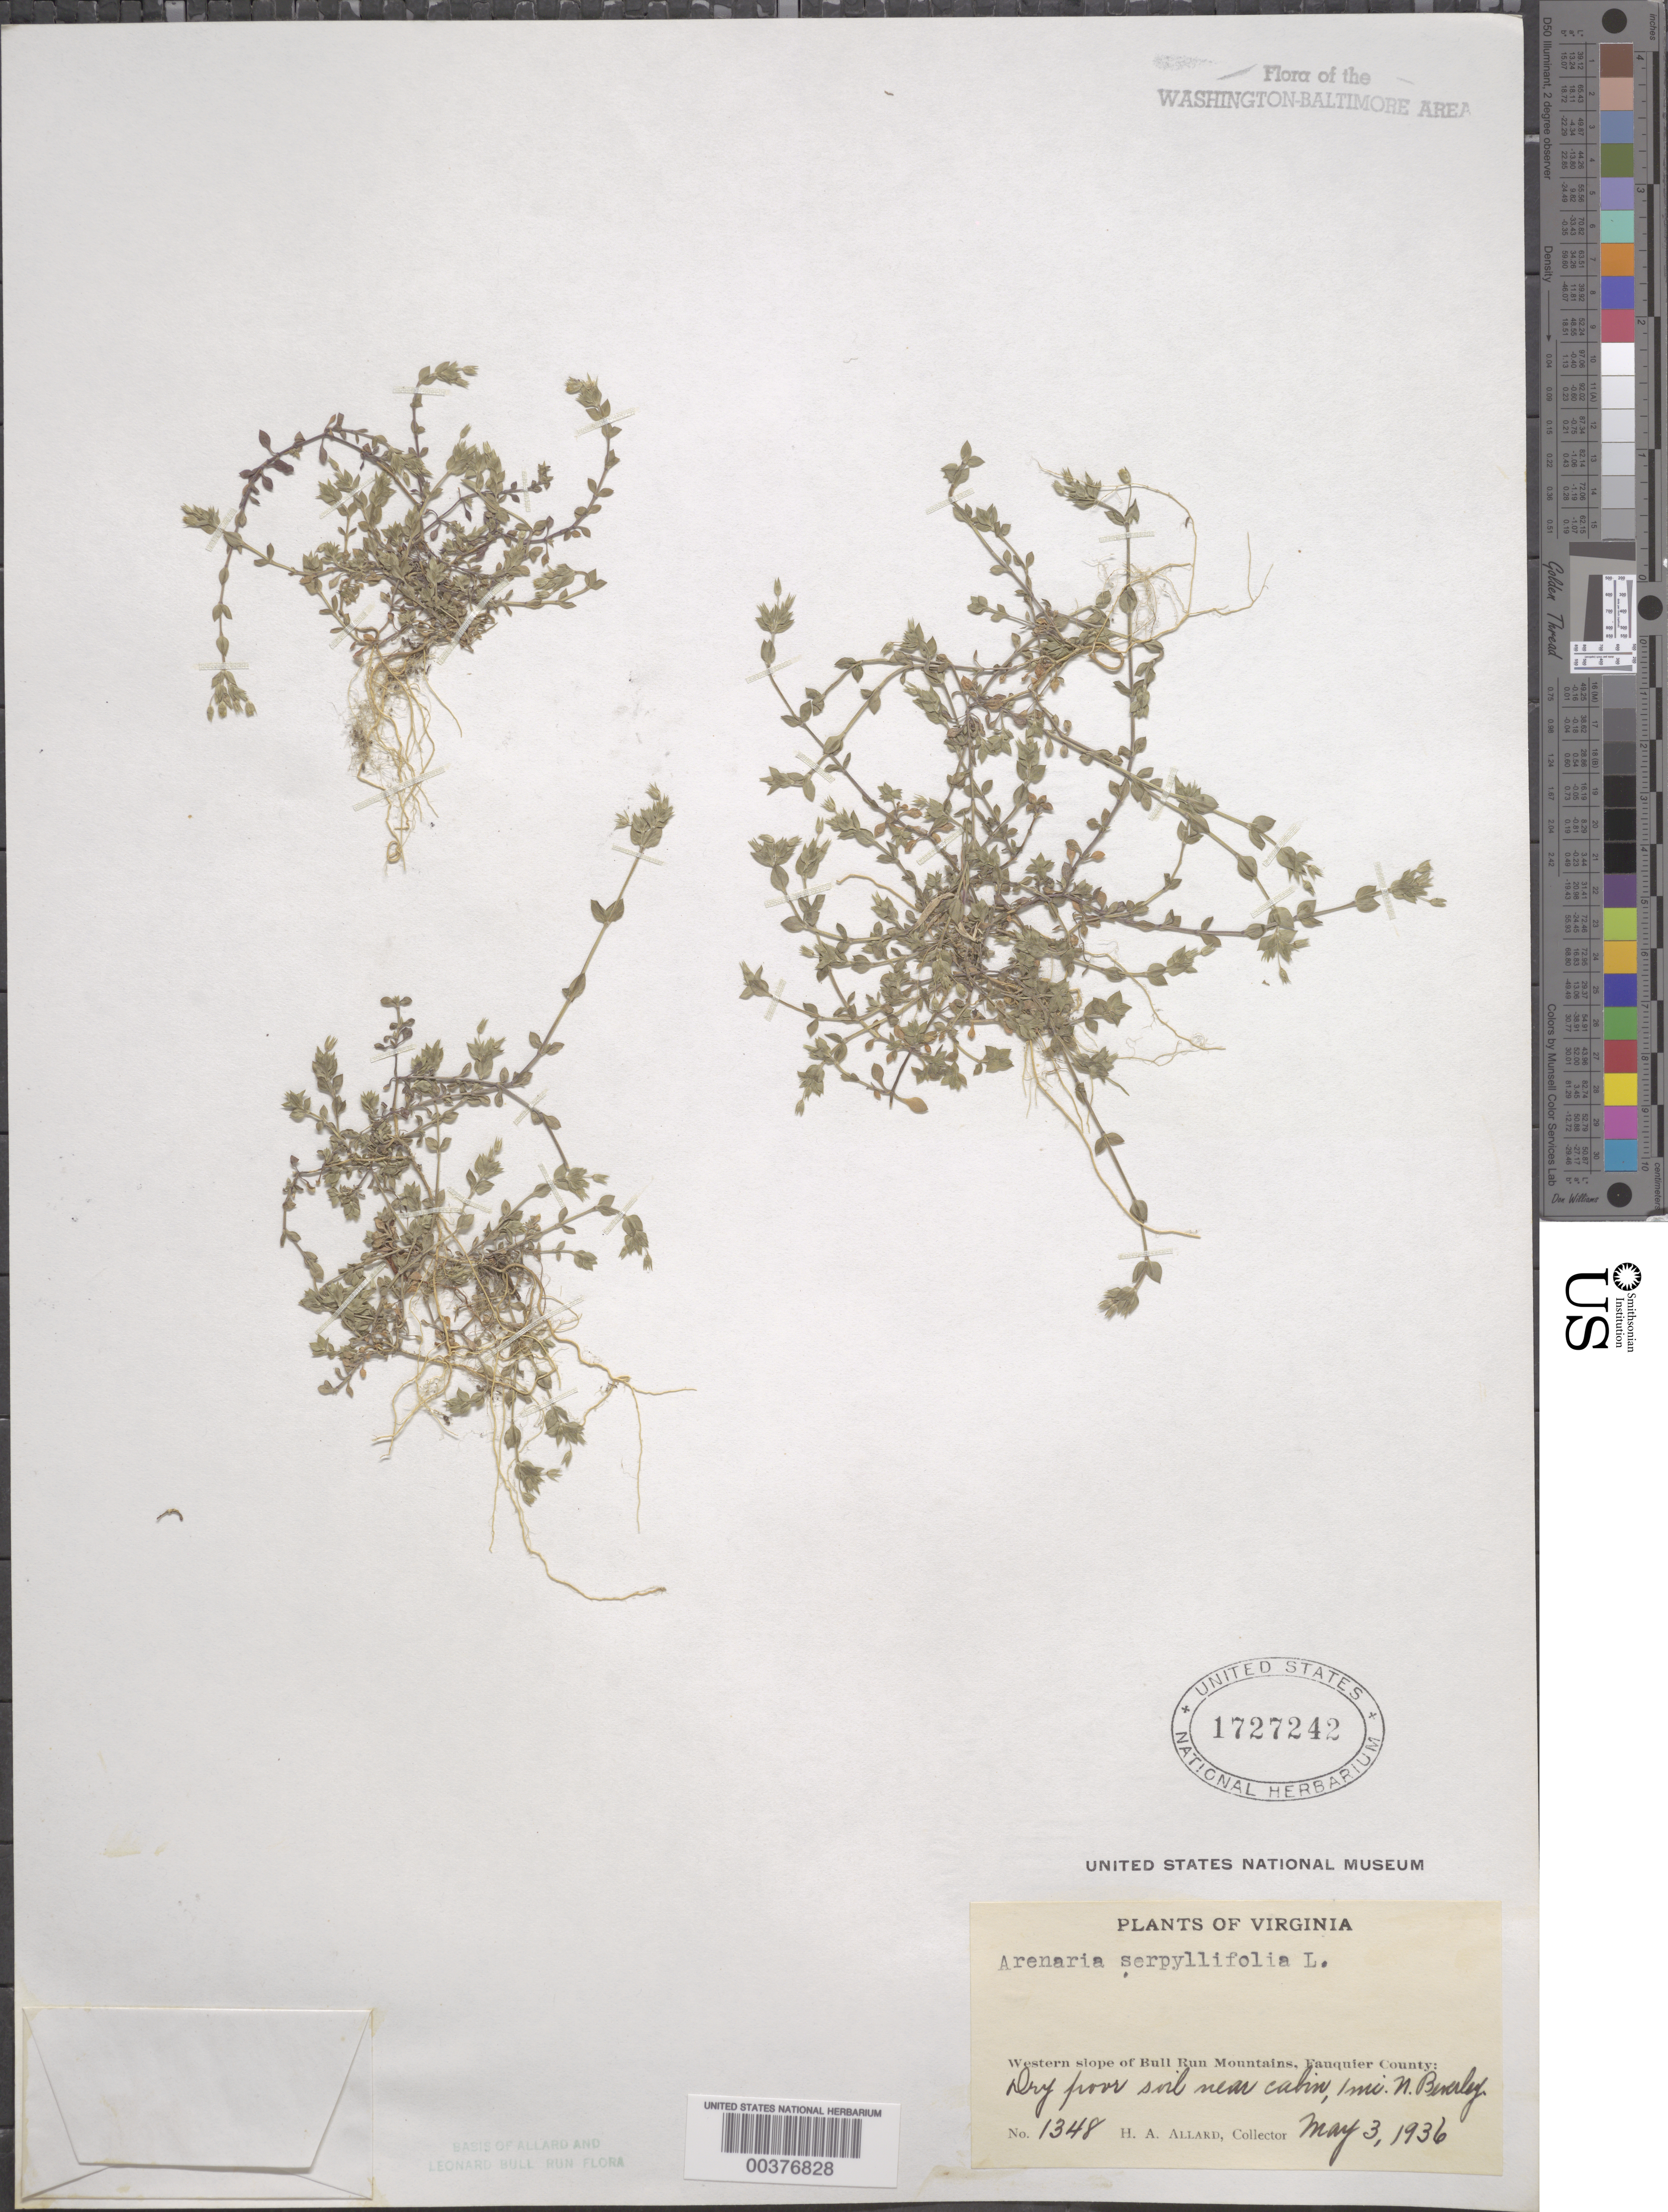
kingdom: Plantae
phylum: Tracheophyta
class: Magnoliopsida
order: Caryophyllales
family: Caryophyllaceae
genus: Arenaria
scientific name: Arenaria serpyllifolia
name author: L.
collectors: H. A. Allard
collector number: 1348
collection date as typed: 03 May 1936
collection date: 1936-05-03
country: United States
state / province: Virginia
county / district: Fauquier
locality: Western Slope of Bull Run Mountains, 1 Mile North of Beverley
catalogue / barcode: US 1727242